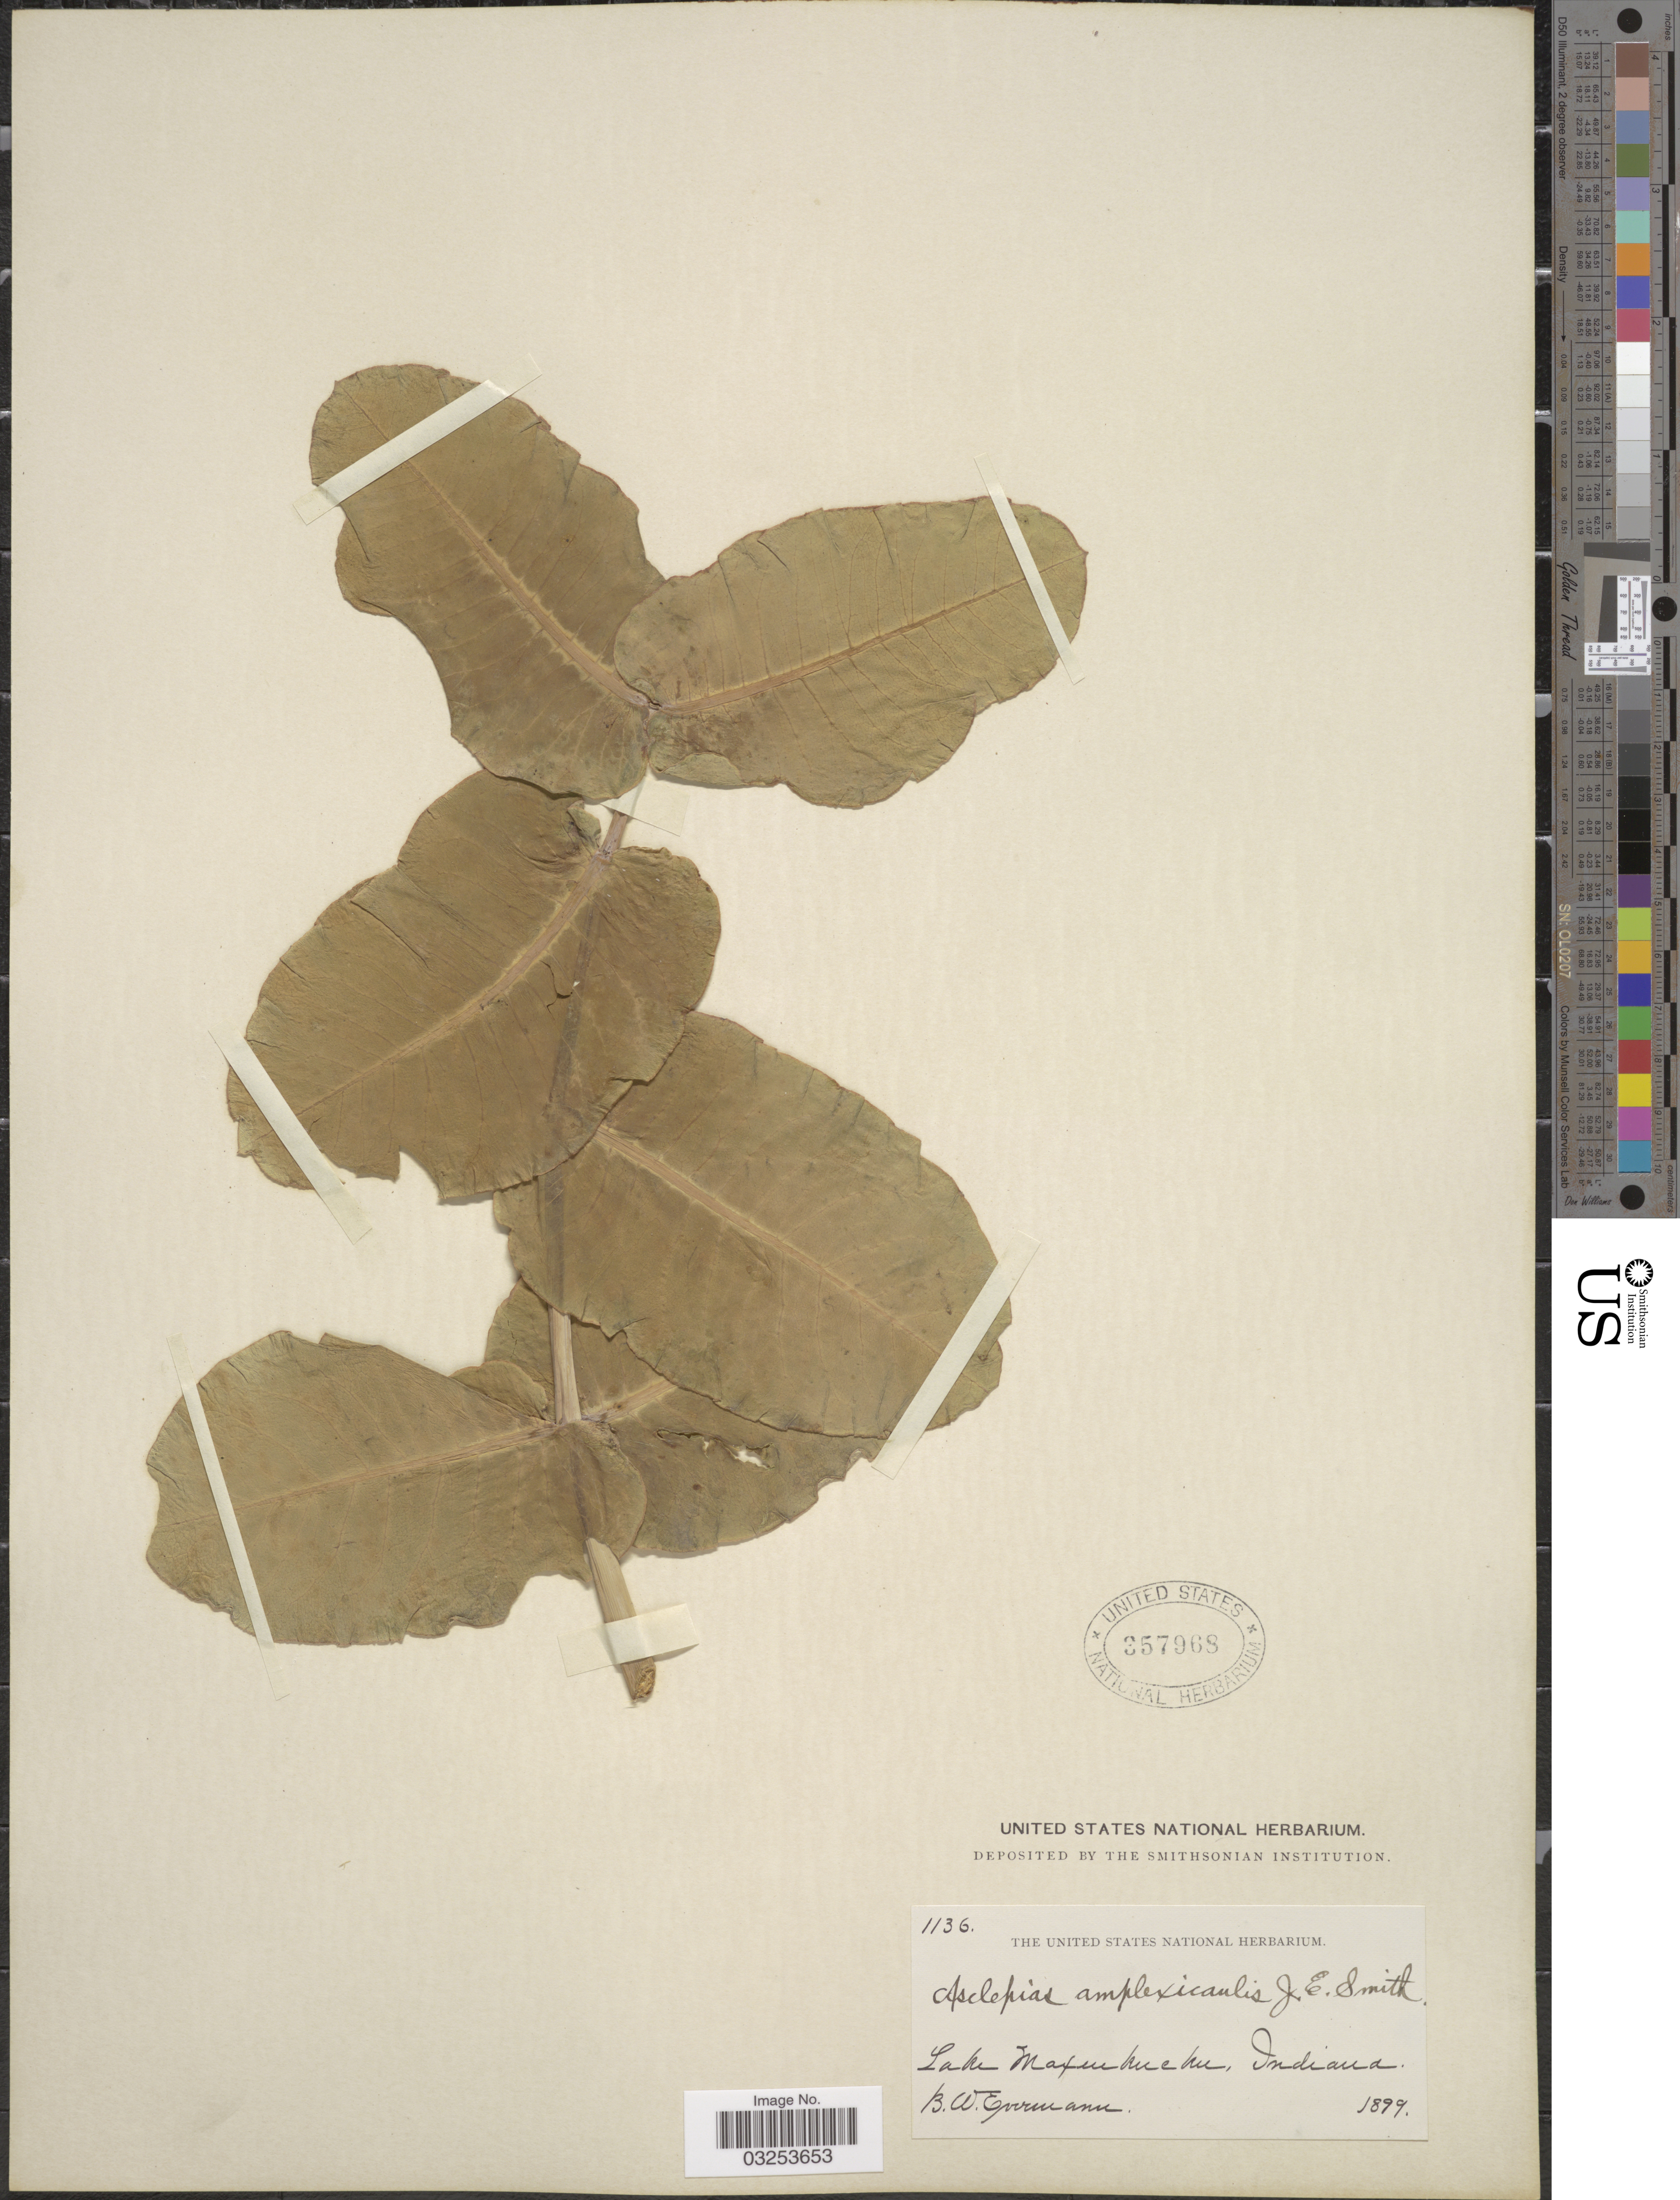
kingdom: Plantae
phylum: Tracheophyta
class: Magnoliopsida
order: Gentianales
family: Apocynaceae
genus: Asclepias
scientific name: Asclepias amplexicaulis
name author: J. Small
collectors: B. W. Evermann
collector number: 1136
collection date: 1899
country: United States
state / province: Indiana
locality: Lake Maxinkuckee.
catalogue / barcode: US 357968